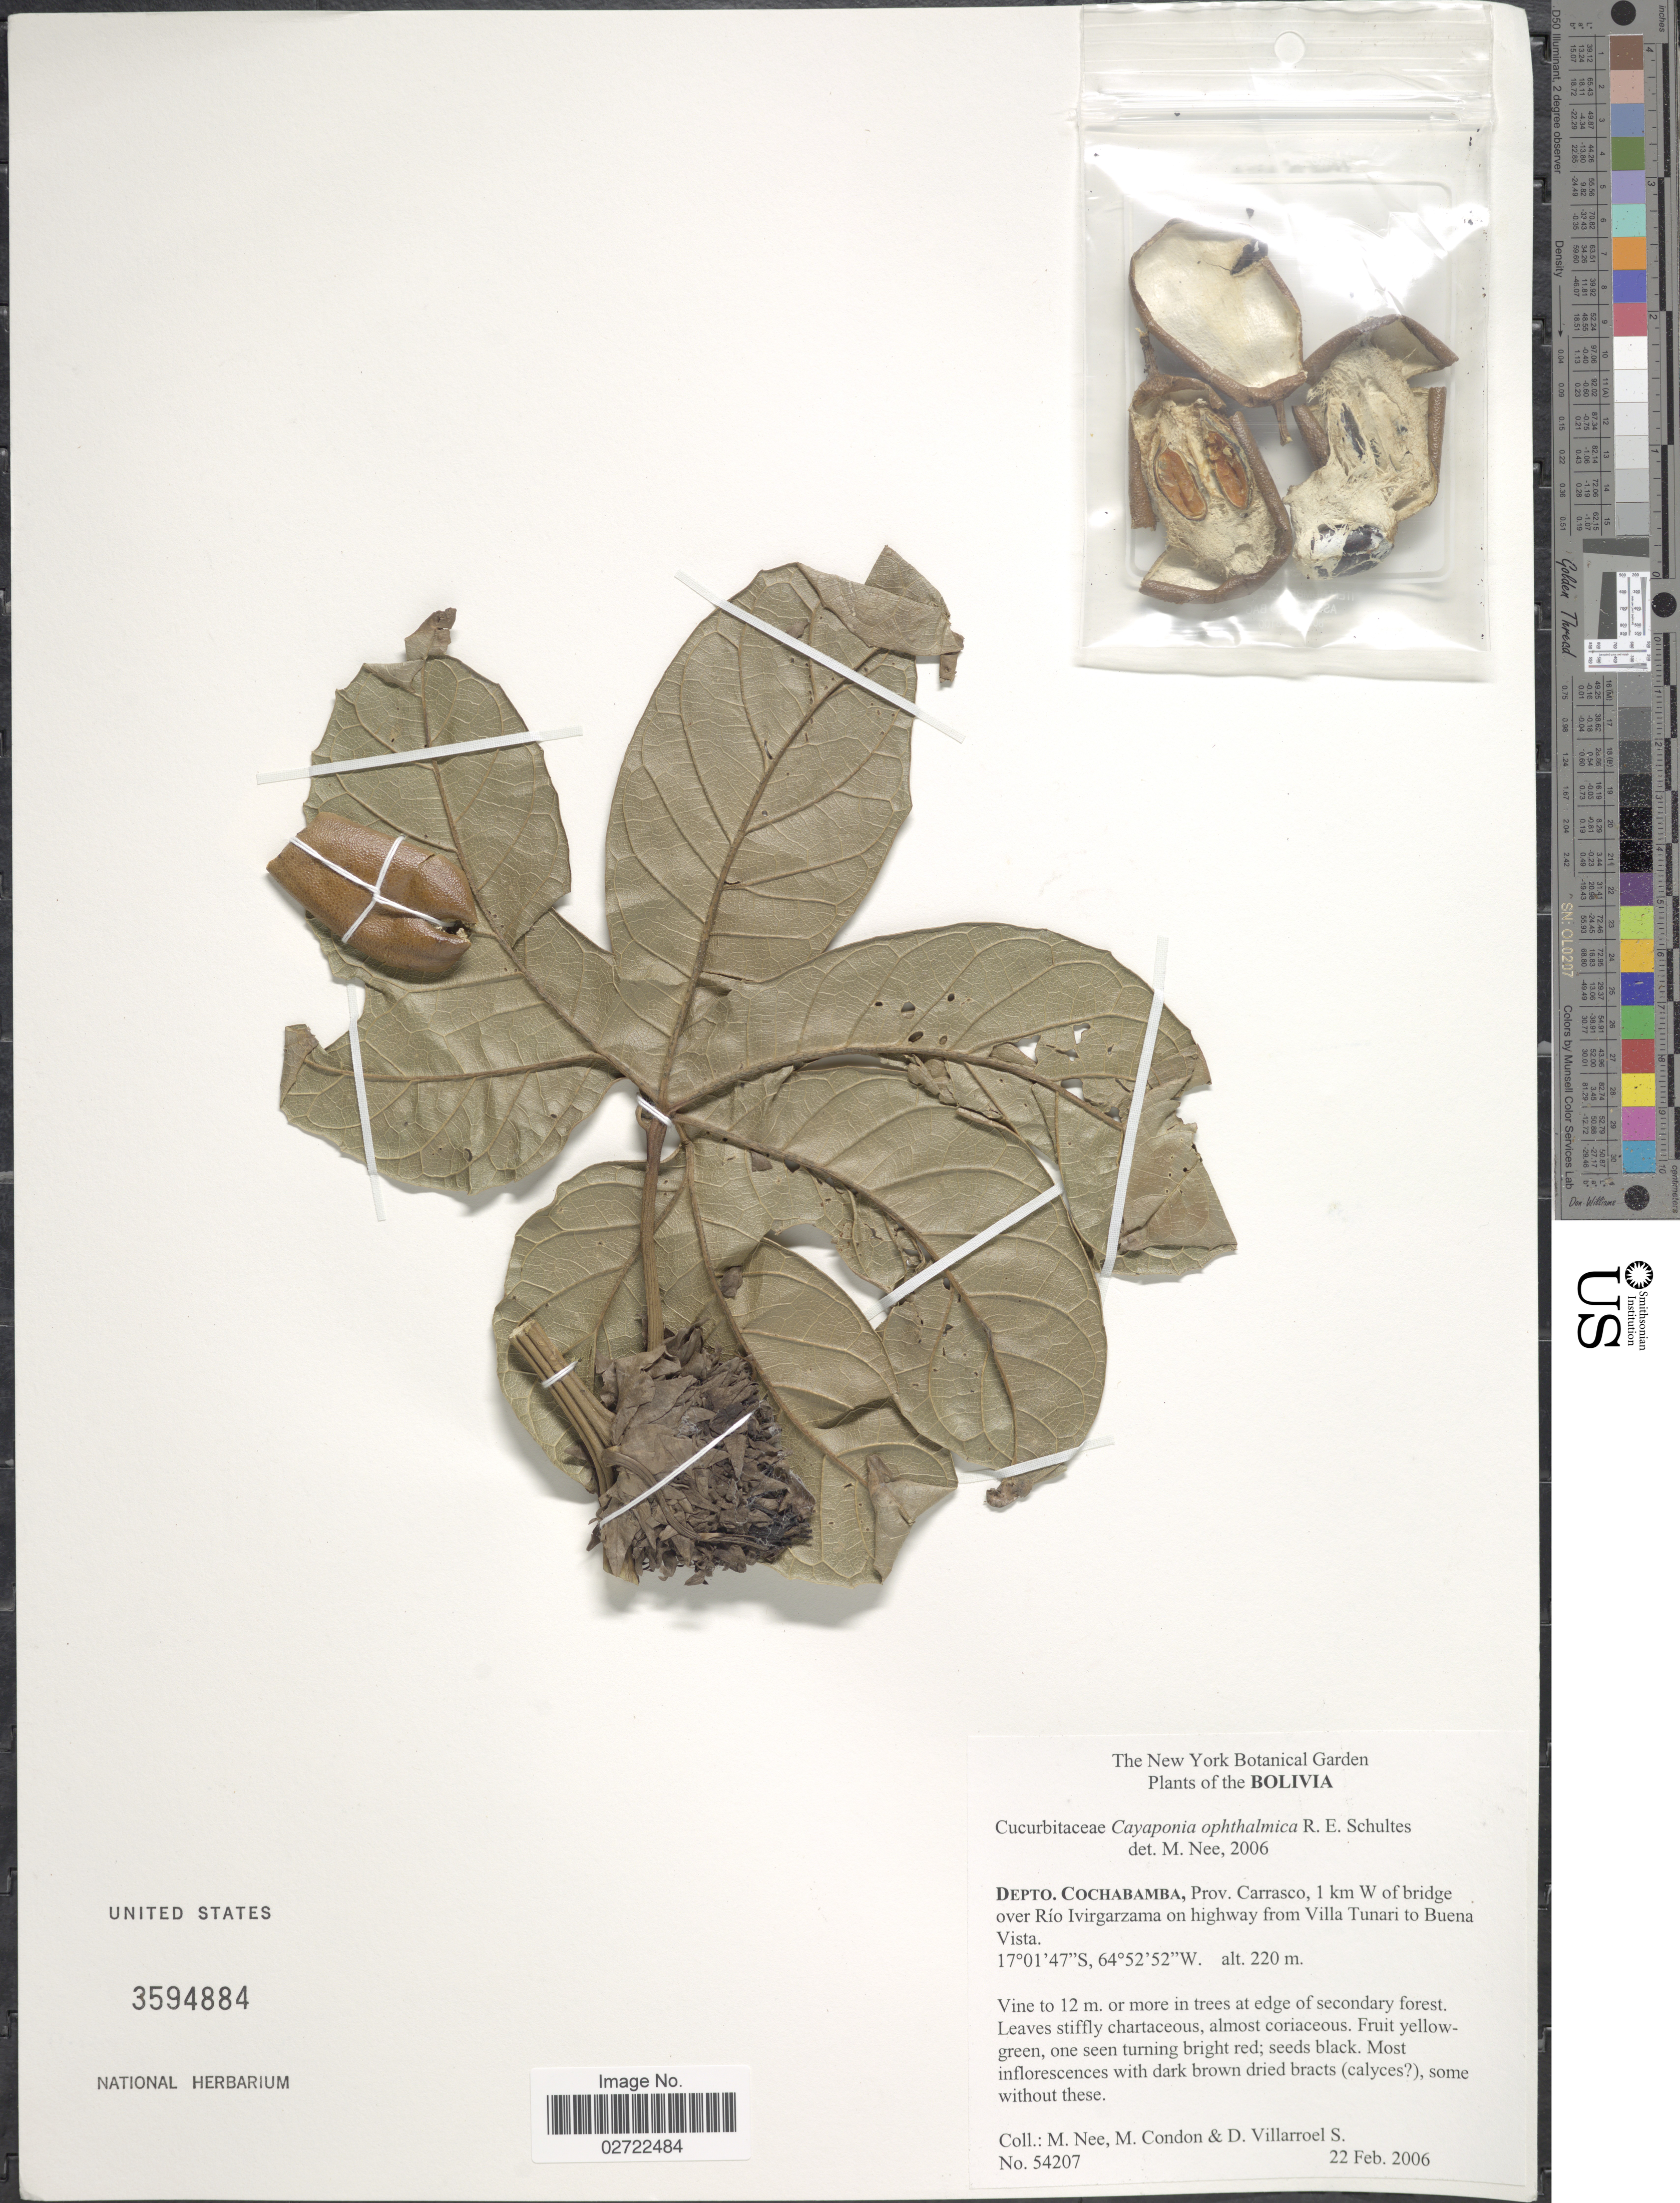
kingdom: Plantae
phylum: Tracheophyta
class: Magnoliopsida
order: Cucurbitales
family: Cucurbitaceae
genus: Cayaponia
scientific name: Cayaponia ophthalmica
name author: R.E. Schult.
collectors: M. Nee, M. A. Condon & D. Villarroel S.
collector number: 54207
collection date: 2006-02-22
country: Bolivia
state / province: Cochabamba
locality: Depto. Cochabamba, Prov. Carrasco, 1 km W of bridge over Río Ivirgarzama on highway from Villa Tunari to Buena Vista.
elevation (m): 220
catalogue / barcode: US 3594884